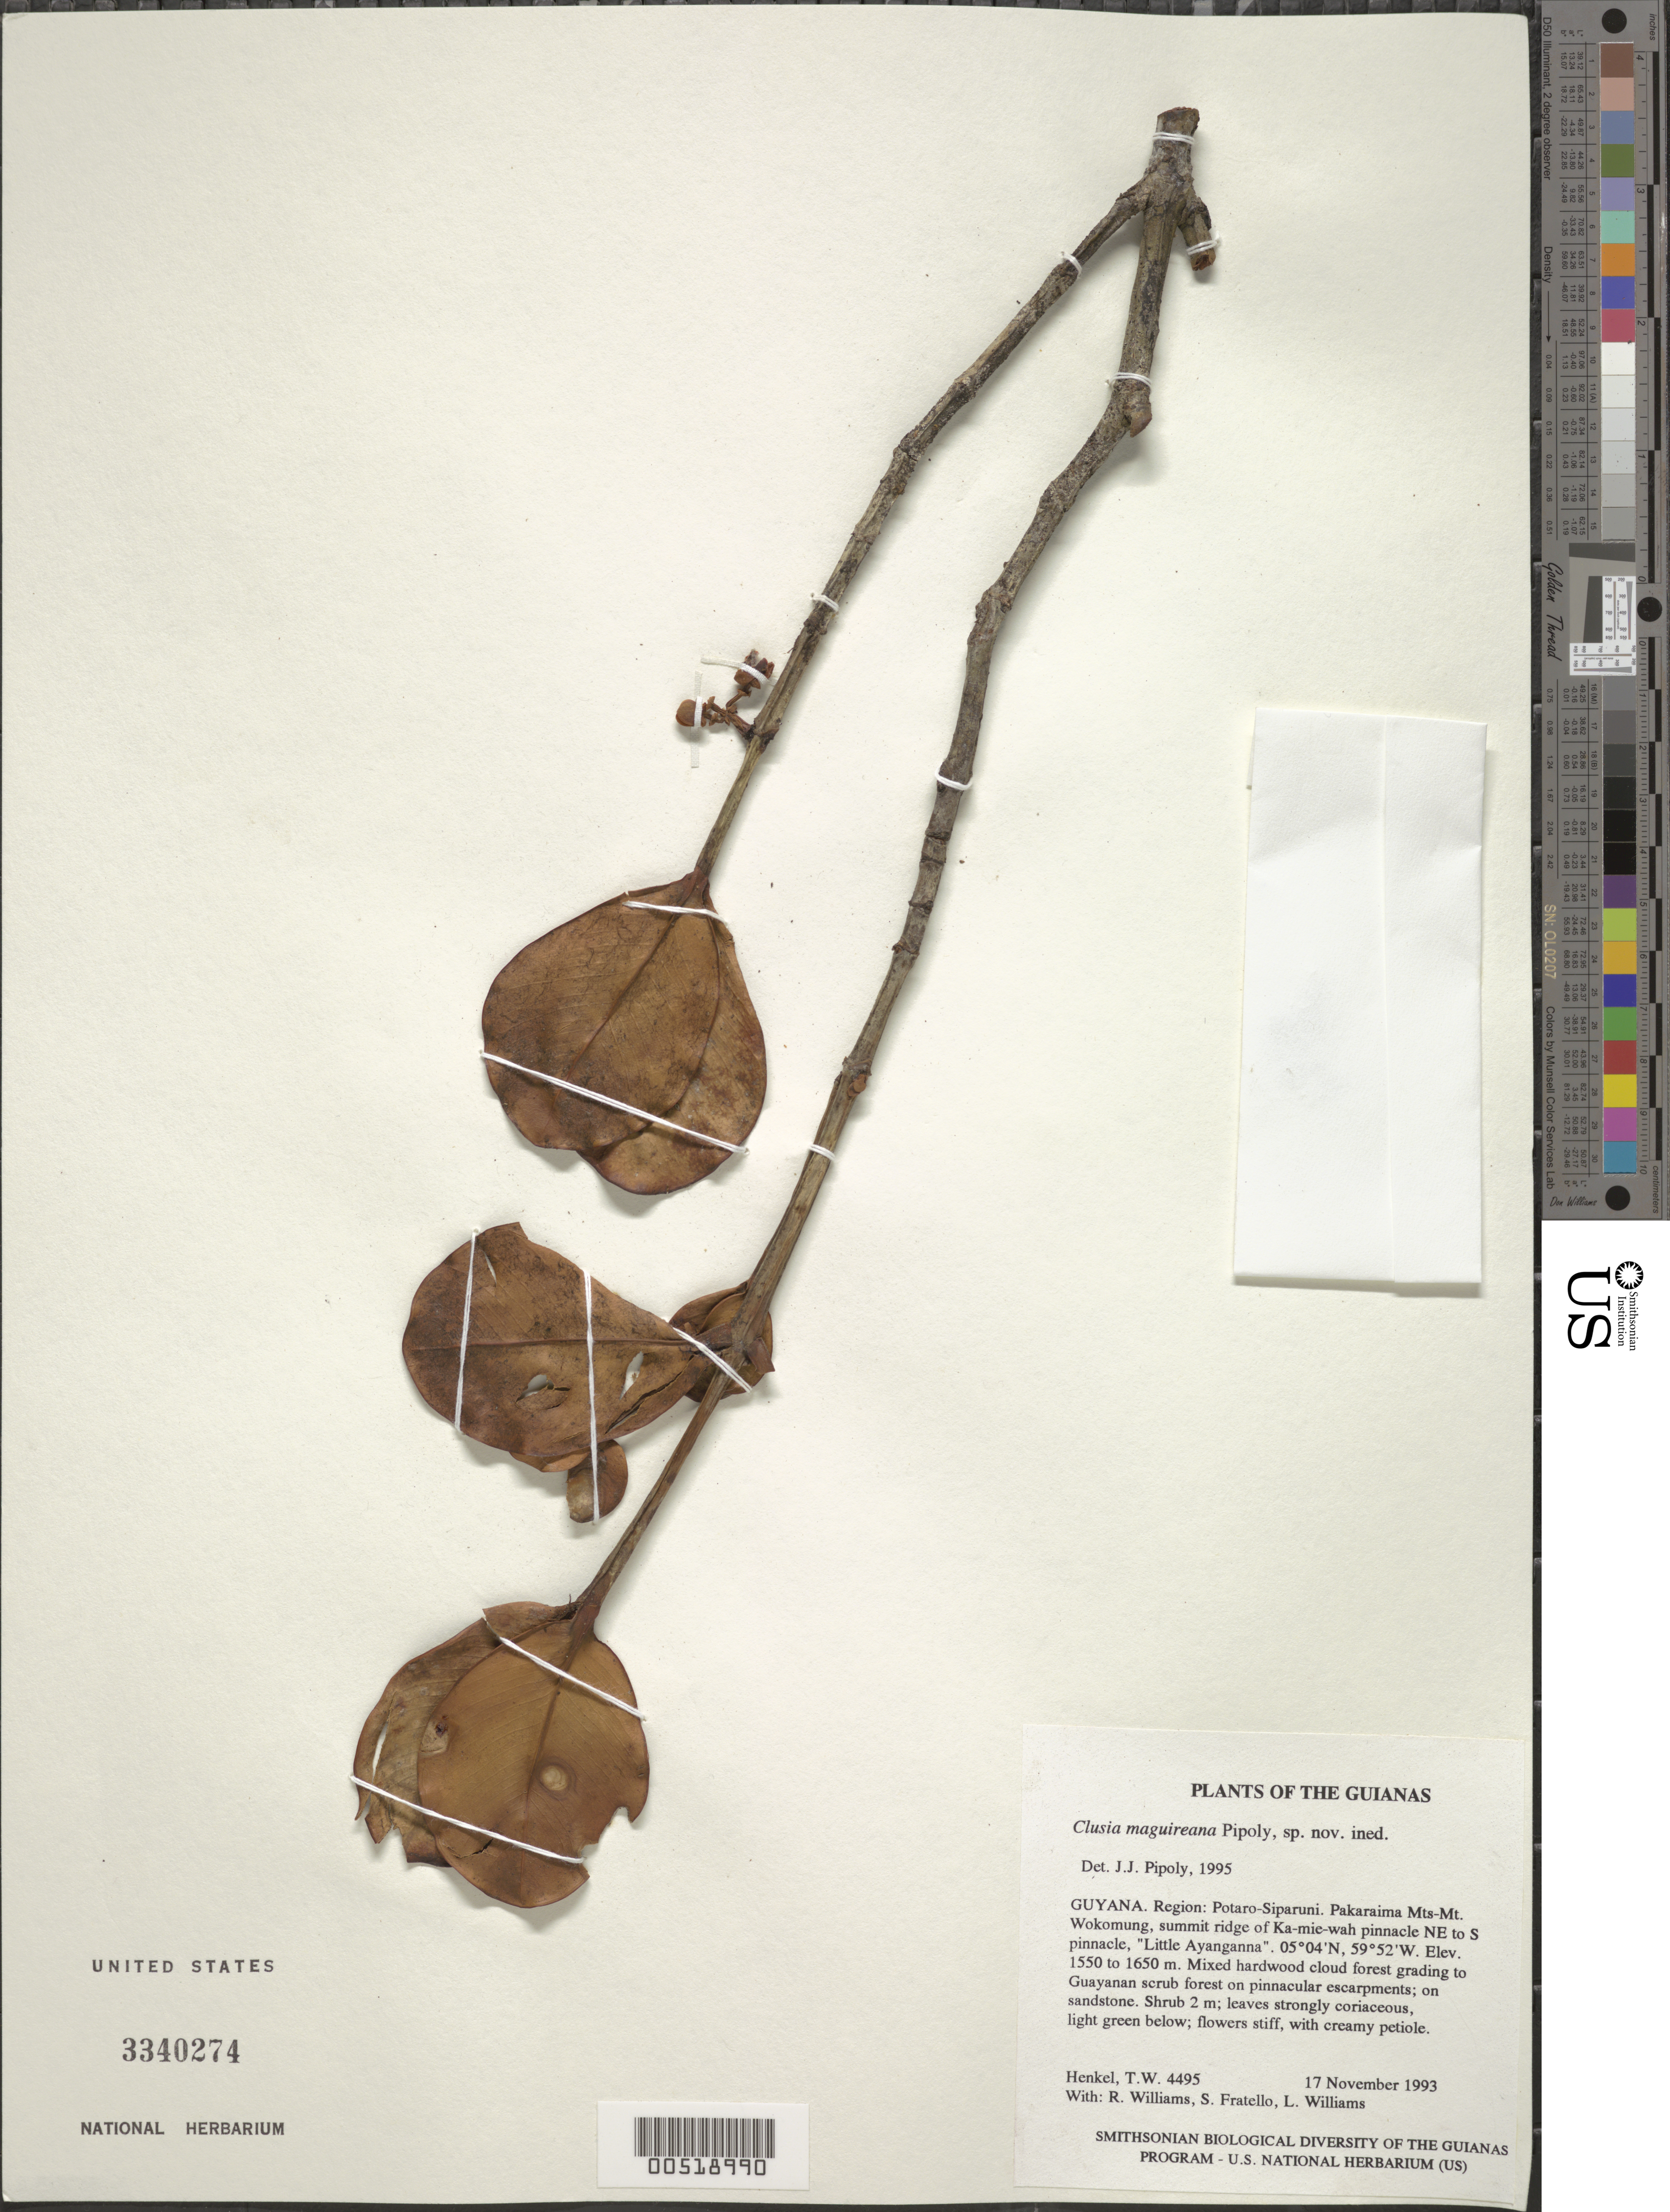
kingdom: Plantae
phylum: Tracheophyta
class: Magnoliopsida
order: Malpighiales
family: Clusiaceae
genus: Clusia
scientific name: Clusia maguireana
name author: Pipoly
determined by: Pipoly, J. J., III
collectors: T. Henkel, R. Williams, S. Fratello & L. Williams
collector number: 4495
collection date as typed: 17 November 1993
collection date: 1993-11-17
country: Guyana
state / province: Potaro-Siparuni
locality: Pakaraima Mts-Mt. Wokomung, summit ridge of Ka-mie-wah pinnacle NE to S pinnacle, "Little Ayanganna"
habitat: Mixed hardwood cloud forest grading to Guayanan scrub forest on pinnacular escarpments; on sandstone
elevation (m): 1550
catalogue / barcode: US 3340274